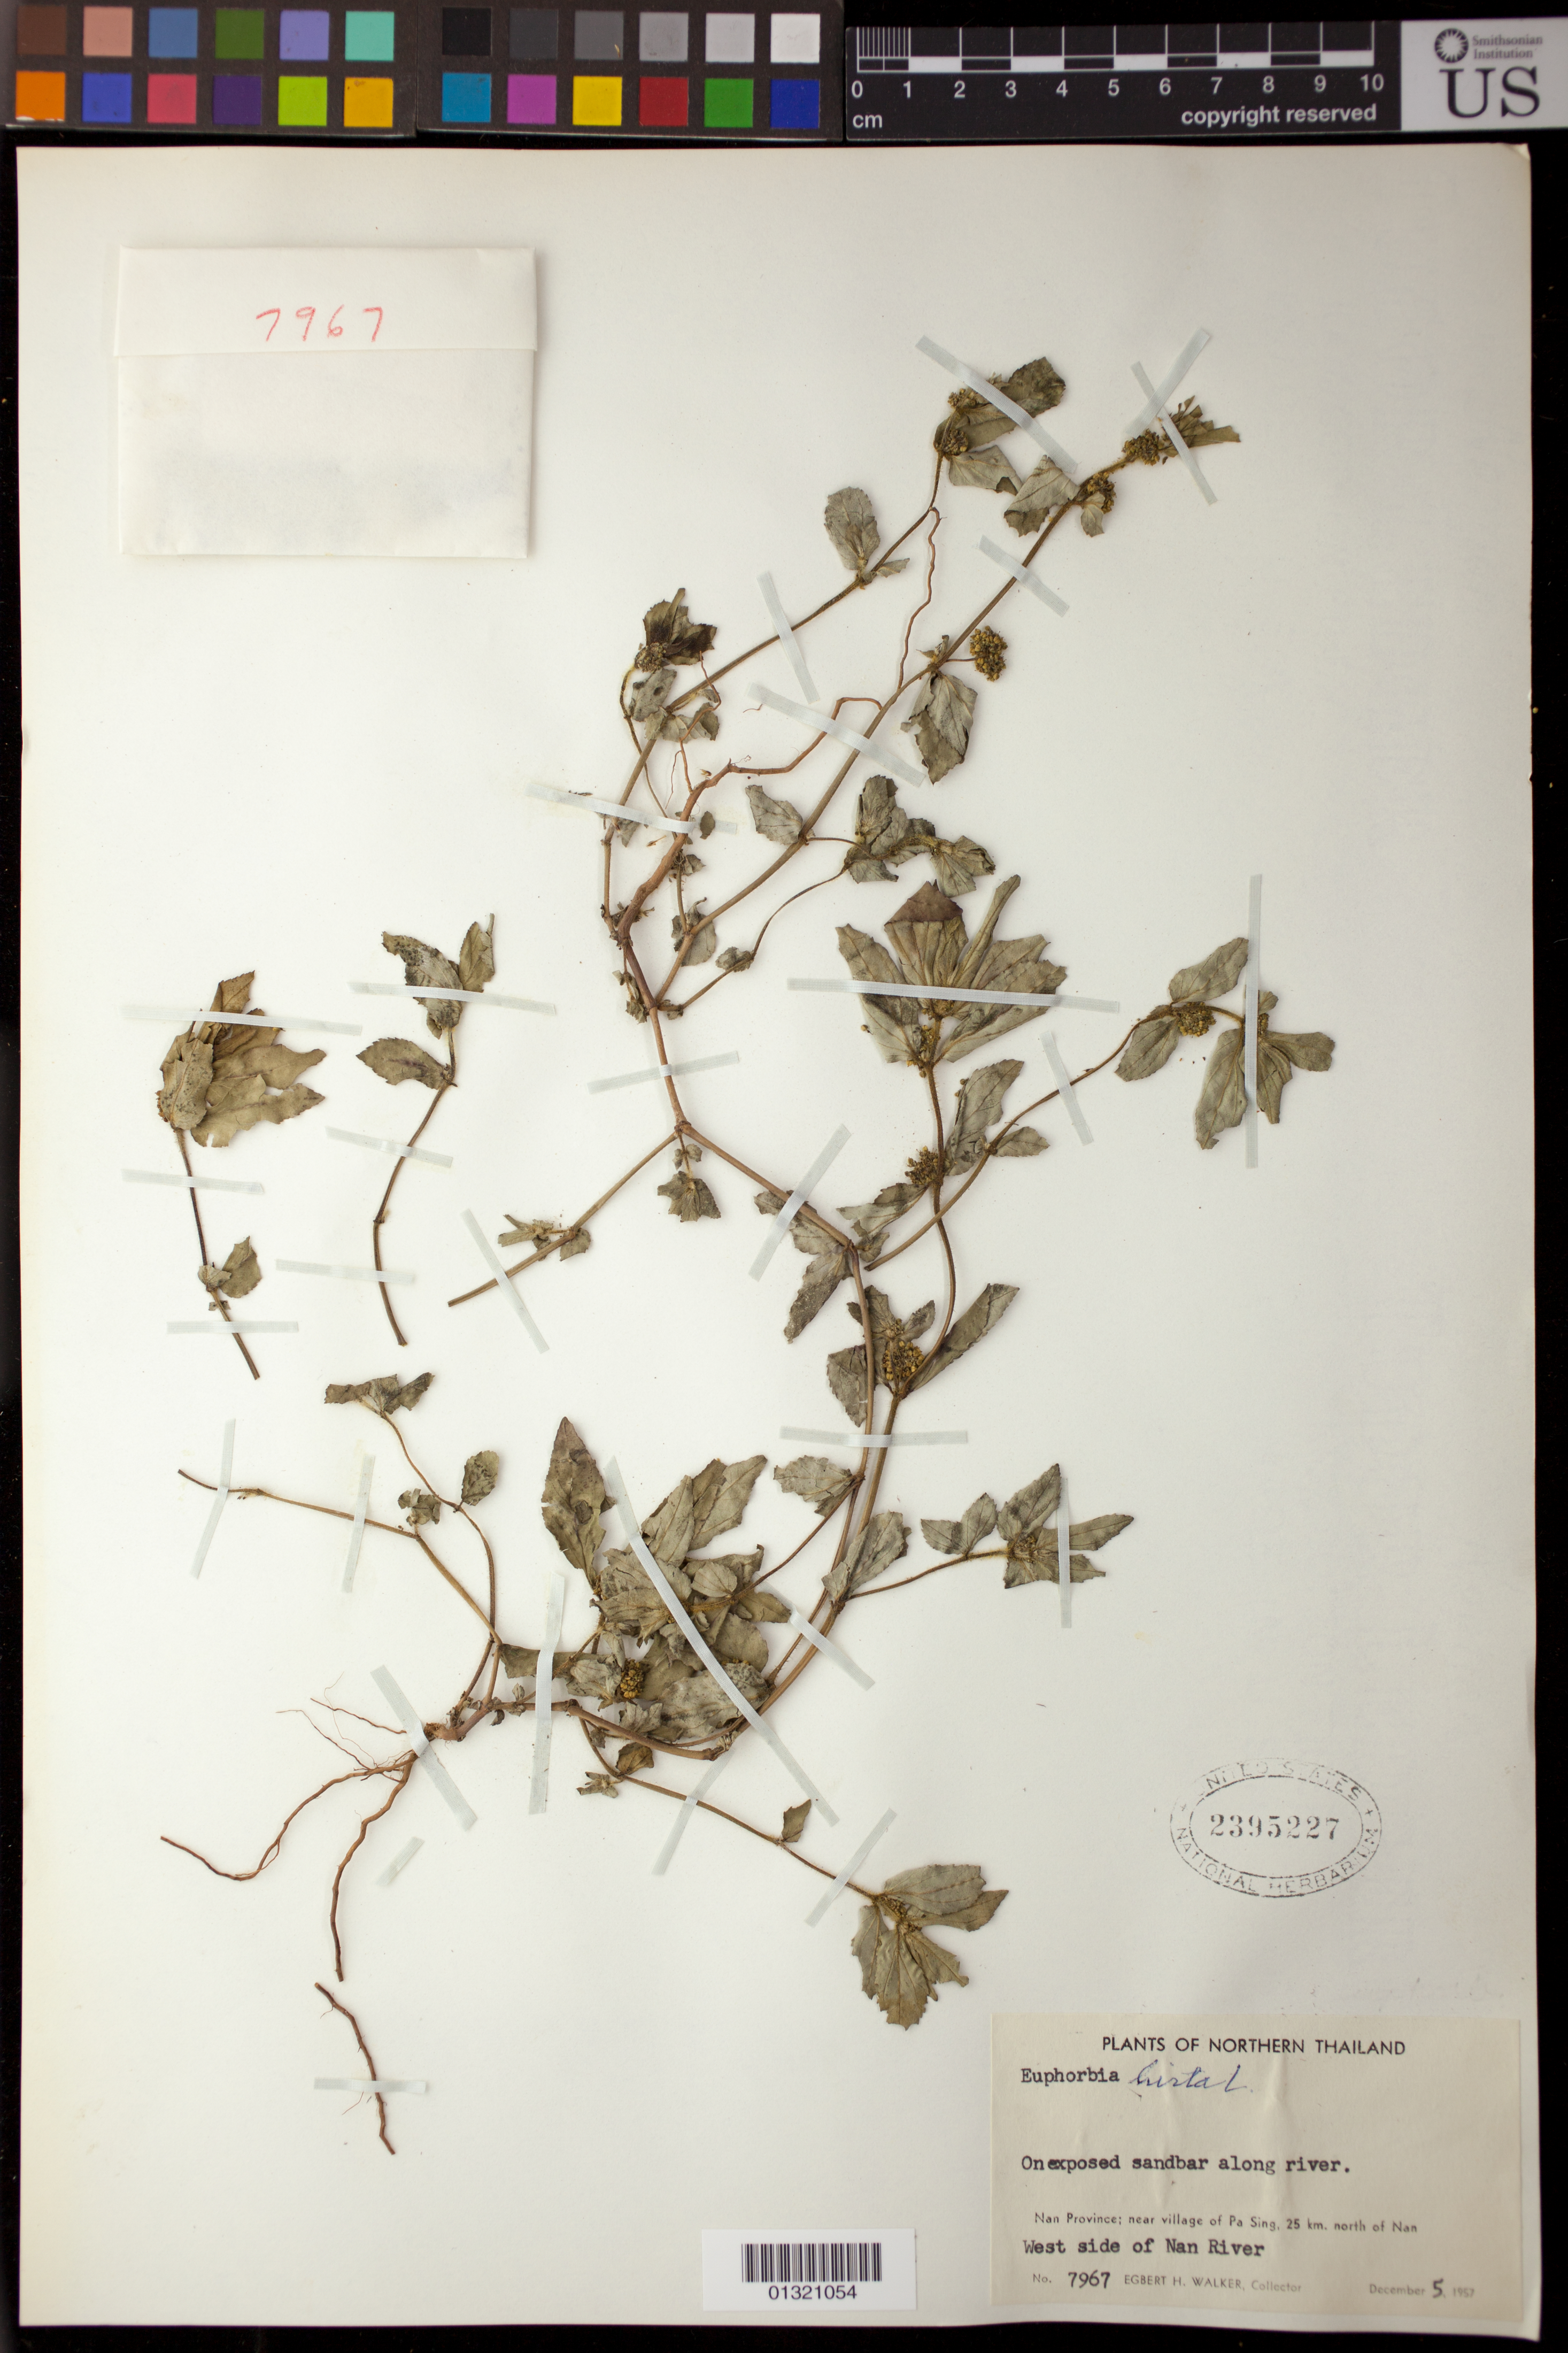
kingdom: Plantae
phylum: Tracheophyta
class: Magnoliopsida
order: Malpighiales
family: Euphorbiaceae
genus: Euphorbia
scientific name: Euphorbia hirta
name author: L.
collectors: E. H. Walker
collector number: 7967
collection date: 1957-12-05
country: Thailand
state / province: Nan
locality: Near village of Pa Sing, 25 km. north of Nan., West side of Nan River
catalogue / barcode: US 2395227